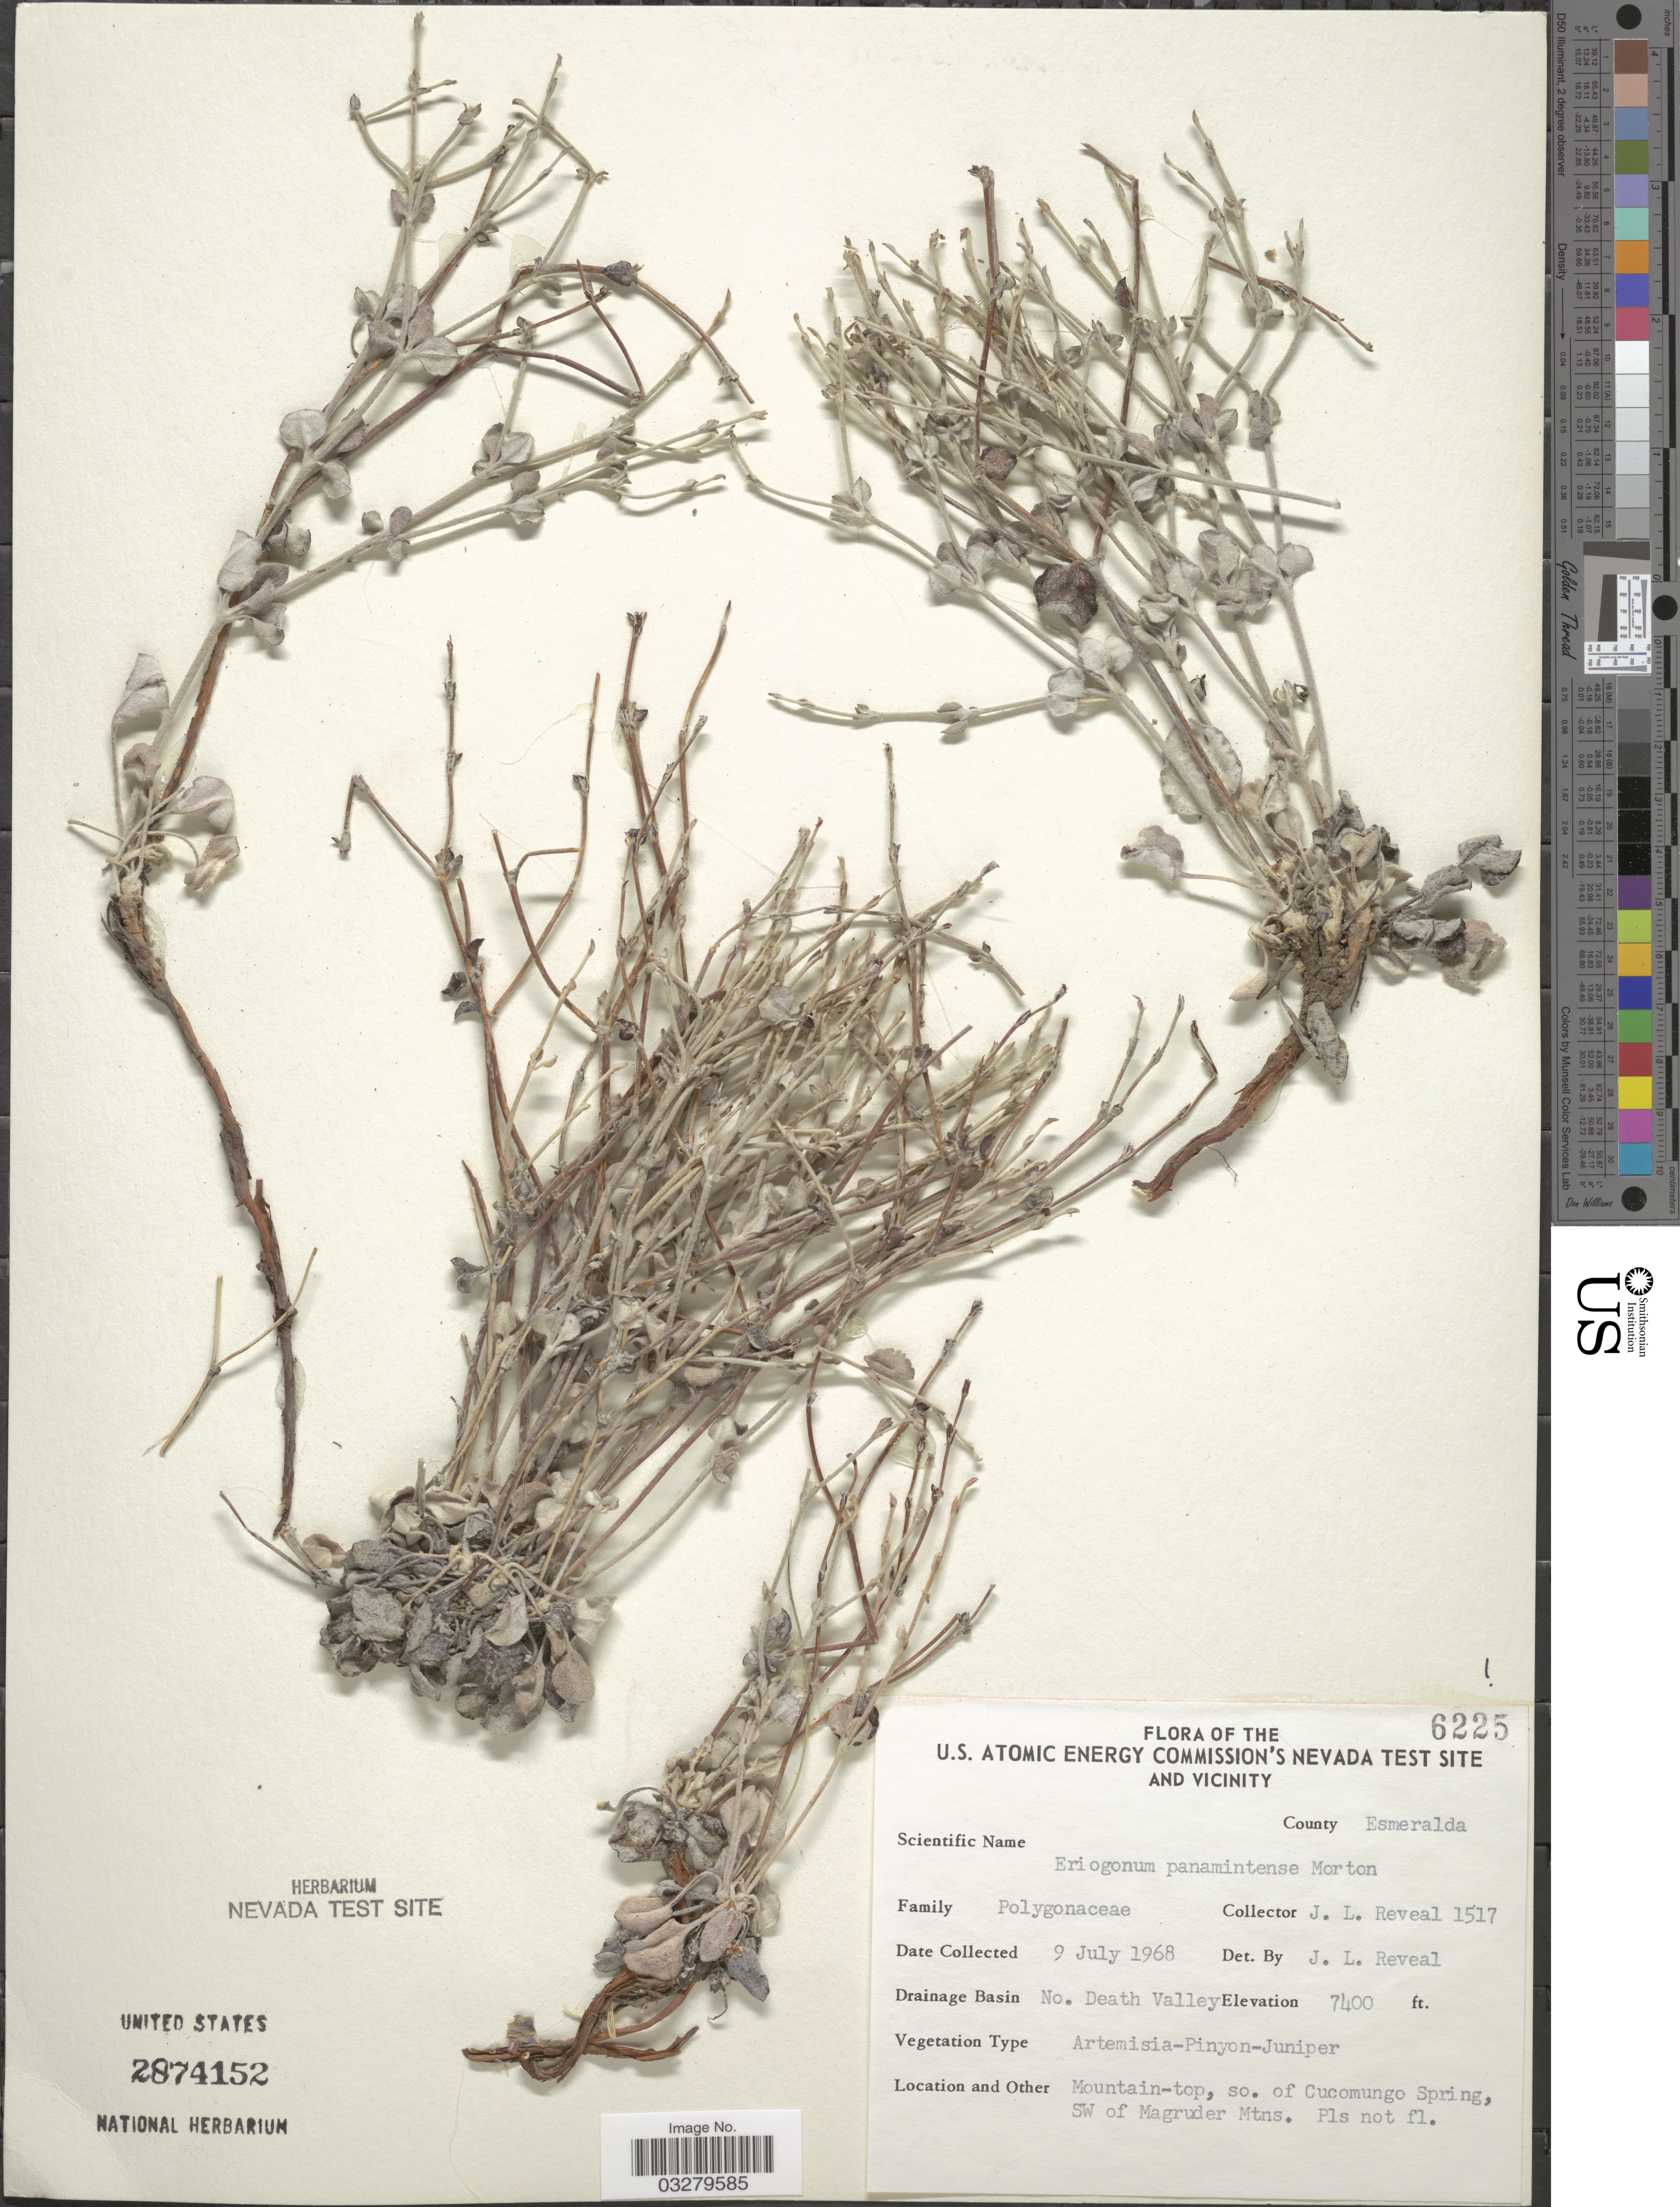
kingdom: Plantae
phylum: Tracheophyta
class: Magnoliopsida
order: Caryophyllales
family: Polygonaceae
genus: Eriogonum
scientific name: Eriogonum panamintense var. panamintense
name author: C.V. Morton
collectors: J. L. Reveal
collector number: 1517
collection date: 1968-07-09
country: United States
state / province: Nevada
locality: U.S. Atomic Energy Commission's Nevada Test Site and Vicinity. County Esmeralda. Drainage Basin No. Death Valley. Mountain-top, so. of Cucomungo Spring, SW of Magruder Mtns.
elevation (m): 2256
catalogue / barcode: US 2874152